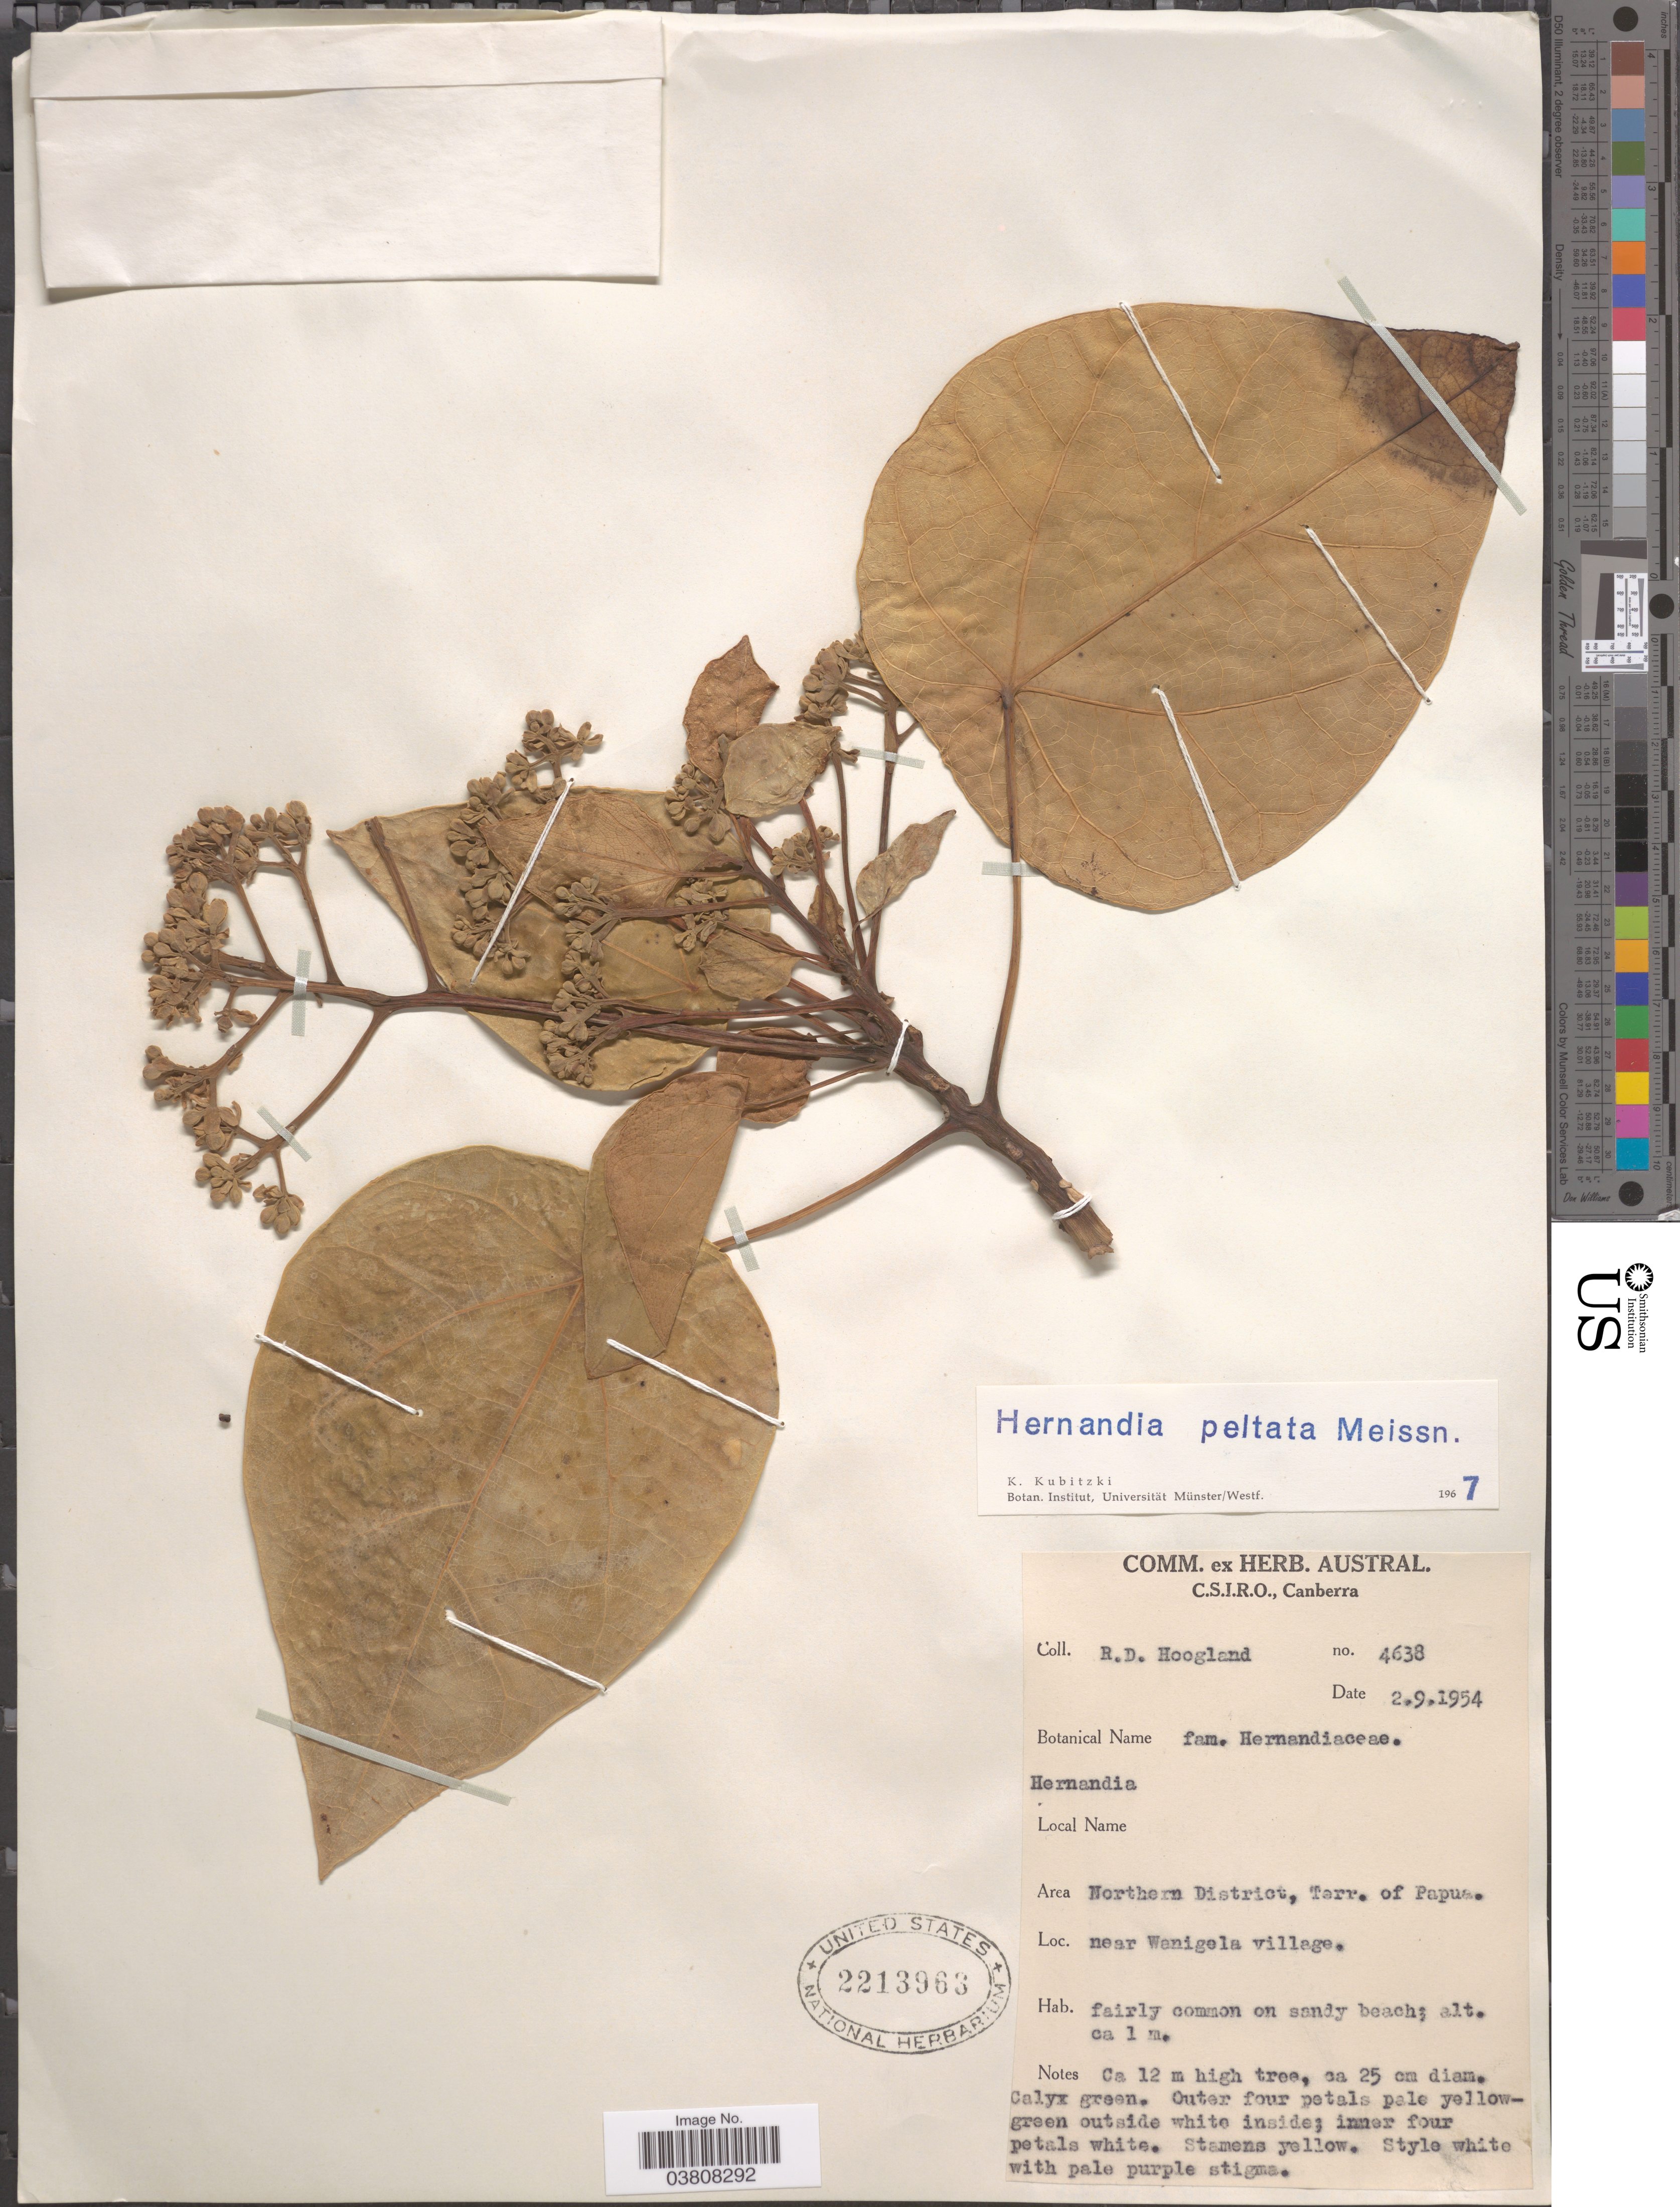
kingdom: Plantae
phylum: Tracheophyta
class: Magnoliopsida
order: Laurales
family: Hernandiaceae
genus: Hernandia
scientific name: Hernandia nymphaeifolia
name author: (C. Presl) Kubitzki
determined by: Strong, Mark T., (BOT), Smithsonian Institution - National Museum of Natural History (UNITED STATES)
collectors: R. D. Hoogland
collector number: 4638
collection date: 1954-09-02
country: Papua New Guinea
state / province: Northern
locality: Area Northern District, Terr. of Papua. Near Wenigela village.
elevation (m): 1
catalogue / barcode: US 2213963